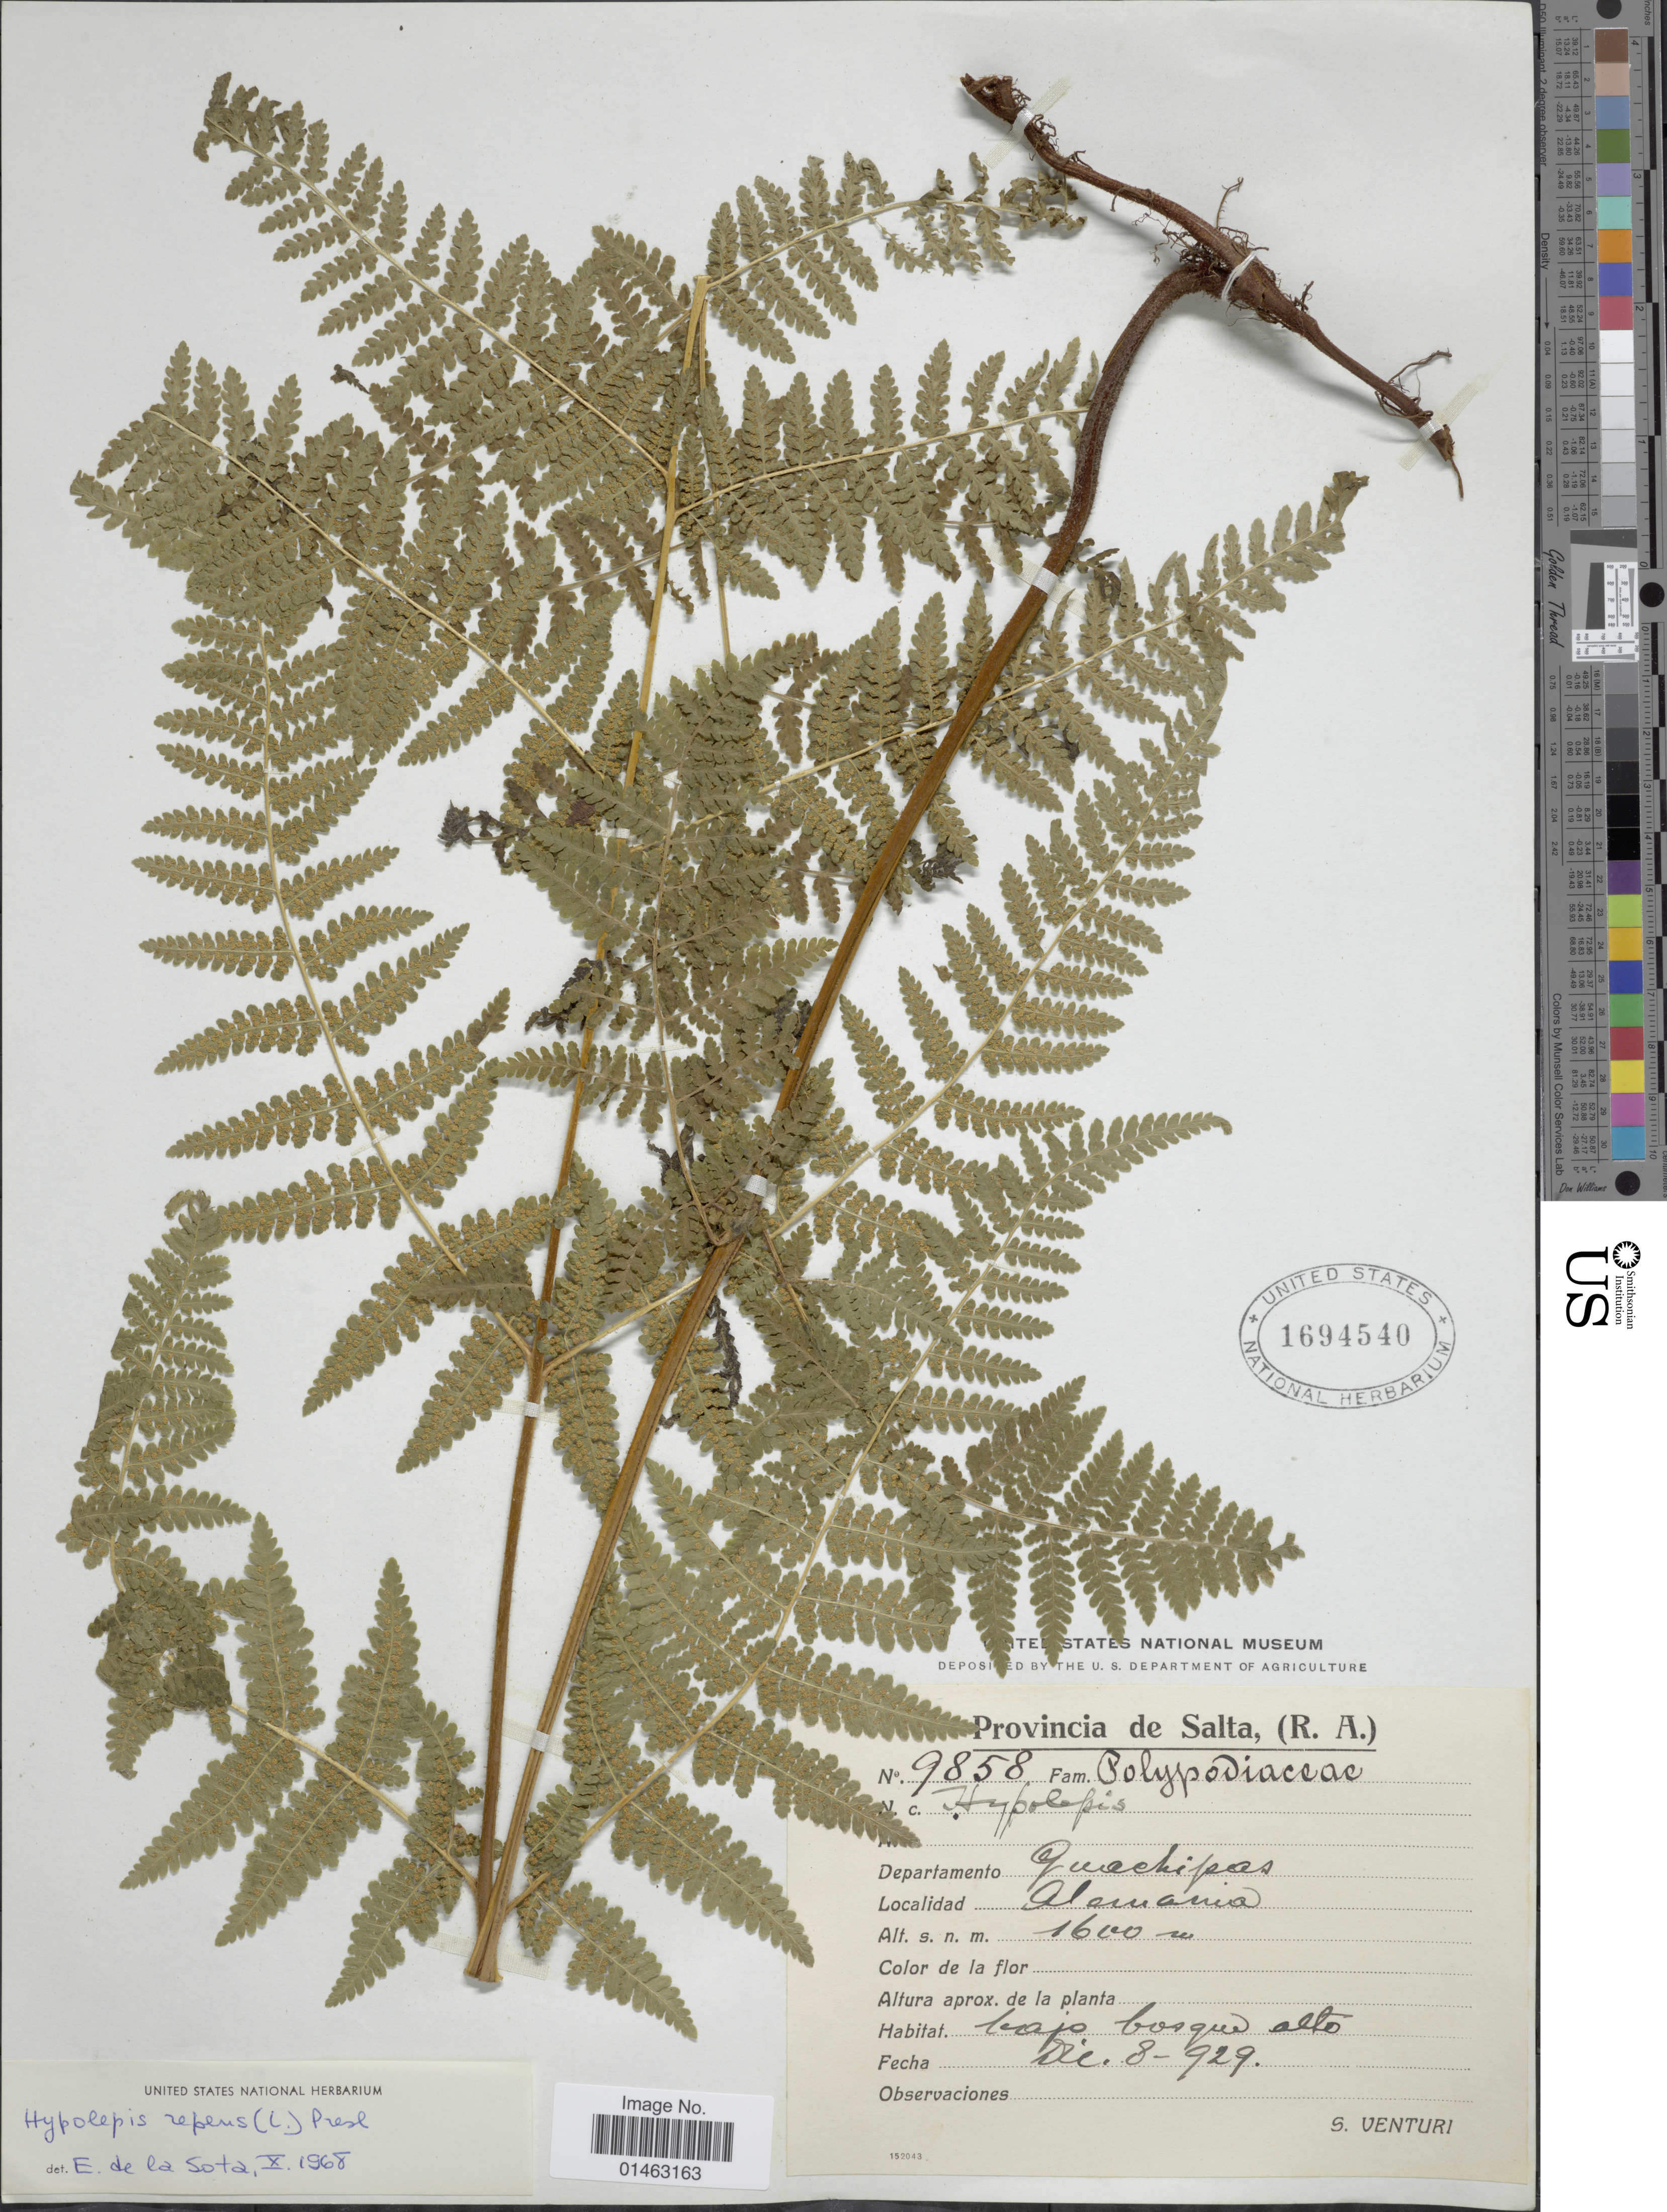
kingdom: Plantae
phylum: Tracheophyta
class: Polypodiopsida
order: Polypodiales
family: Dennstaedtiaceae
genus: Hypolepis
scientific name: Hypolepis repens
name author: (L.) C. Presl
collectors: S. Venturi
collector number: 9858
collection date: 1929-12-08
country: Argentina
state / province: Salta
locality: Departamento Guachipas. Aleuania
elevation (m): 1600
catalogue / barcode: US 1694540